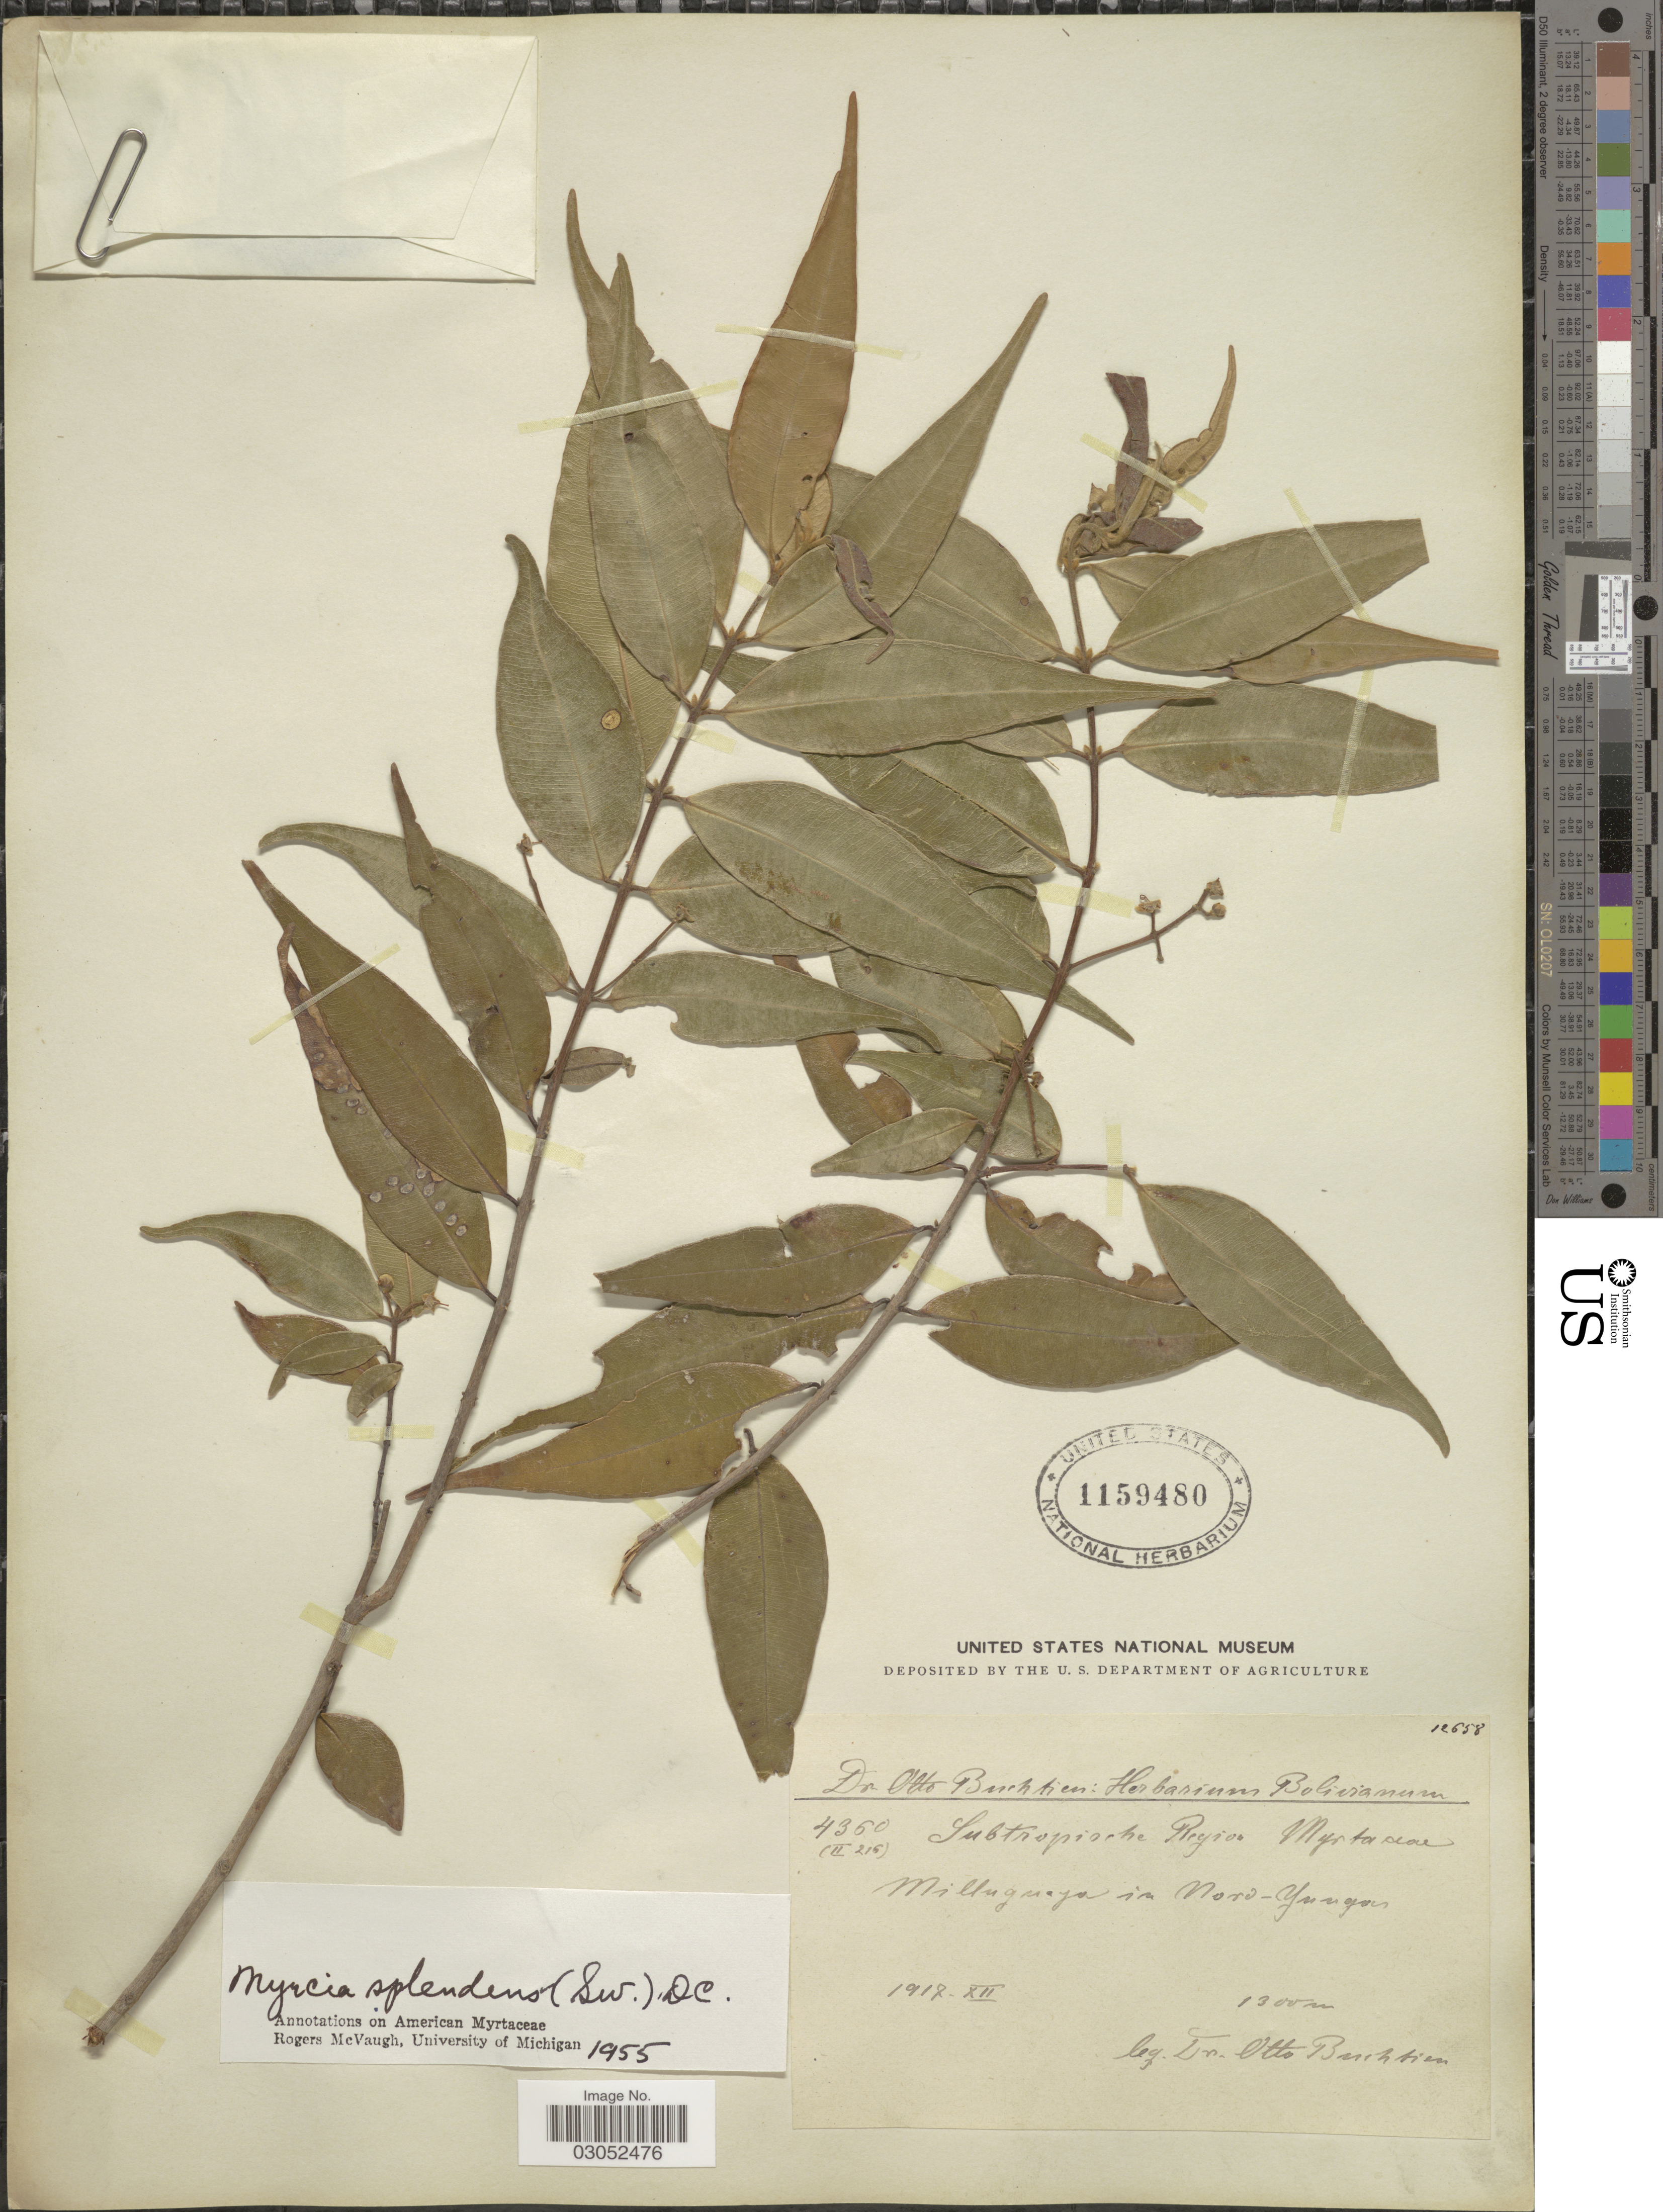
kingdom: Plantae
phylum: Tracheophyta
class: Magnoliopsida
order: Myrtales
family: Myrtaceae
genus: Myrcia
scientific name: Myrcia splendens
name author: (Sw.) DC.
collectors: O. Buchtien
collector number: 4360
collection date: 1917-12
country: Bolivia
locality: Milluguaya in Nord-Yungas.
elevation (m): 1300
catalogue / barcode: US 1159480